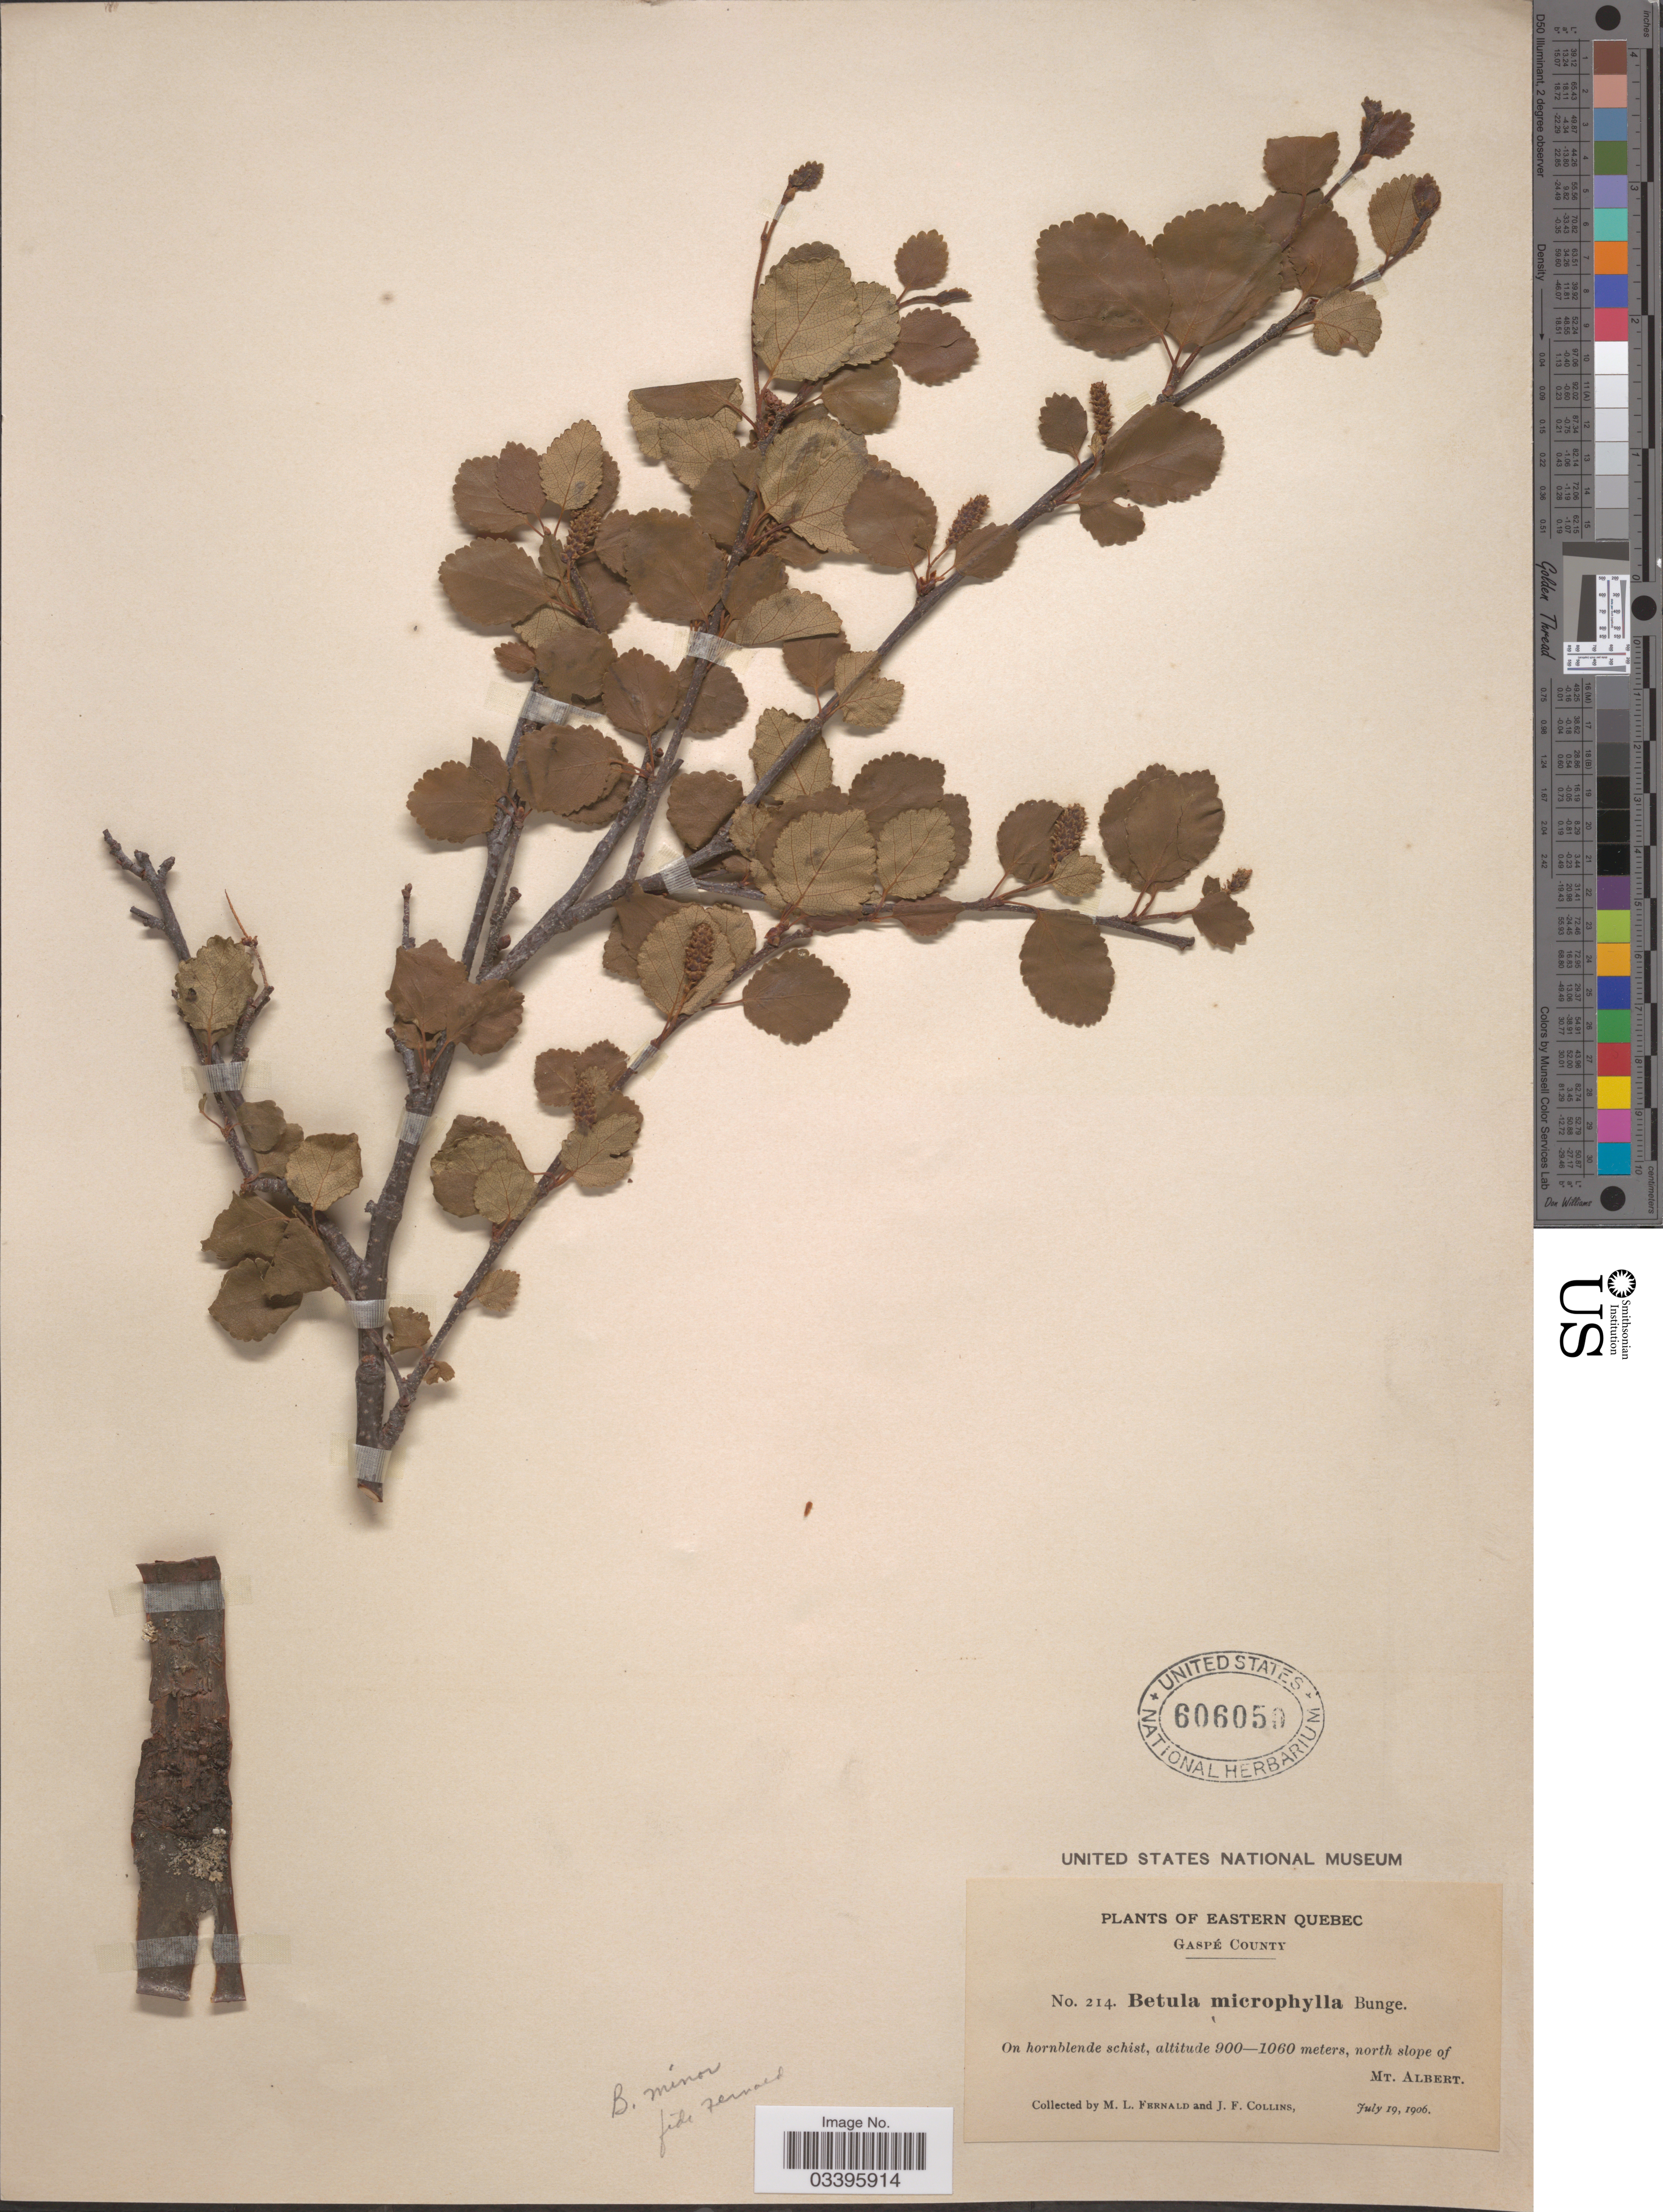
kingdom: Plantae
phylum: Tracheophyta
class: Magnoliopsida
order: Fagales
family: Betulaceae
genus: Betula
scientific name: Betula minor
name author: (Tuck.) Fernald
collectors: M. L. Fernald & J. Collins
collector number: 214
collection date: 1906-07-19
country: Canada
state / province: Quebec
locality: Gaspé County. On hornblende schist, north slope of Mt. Albert.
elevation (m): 900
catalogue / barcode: US 606050